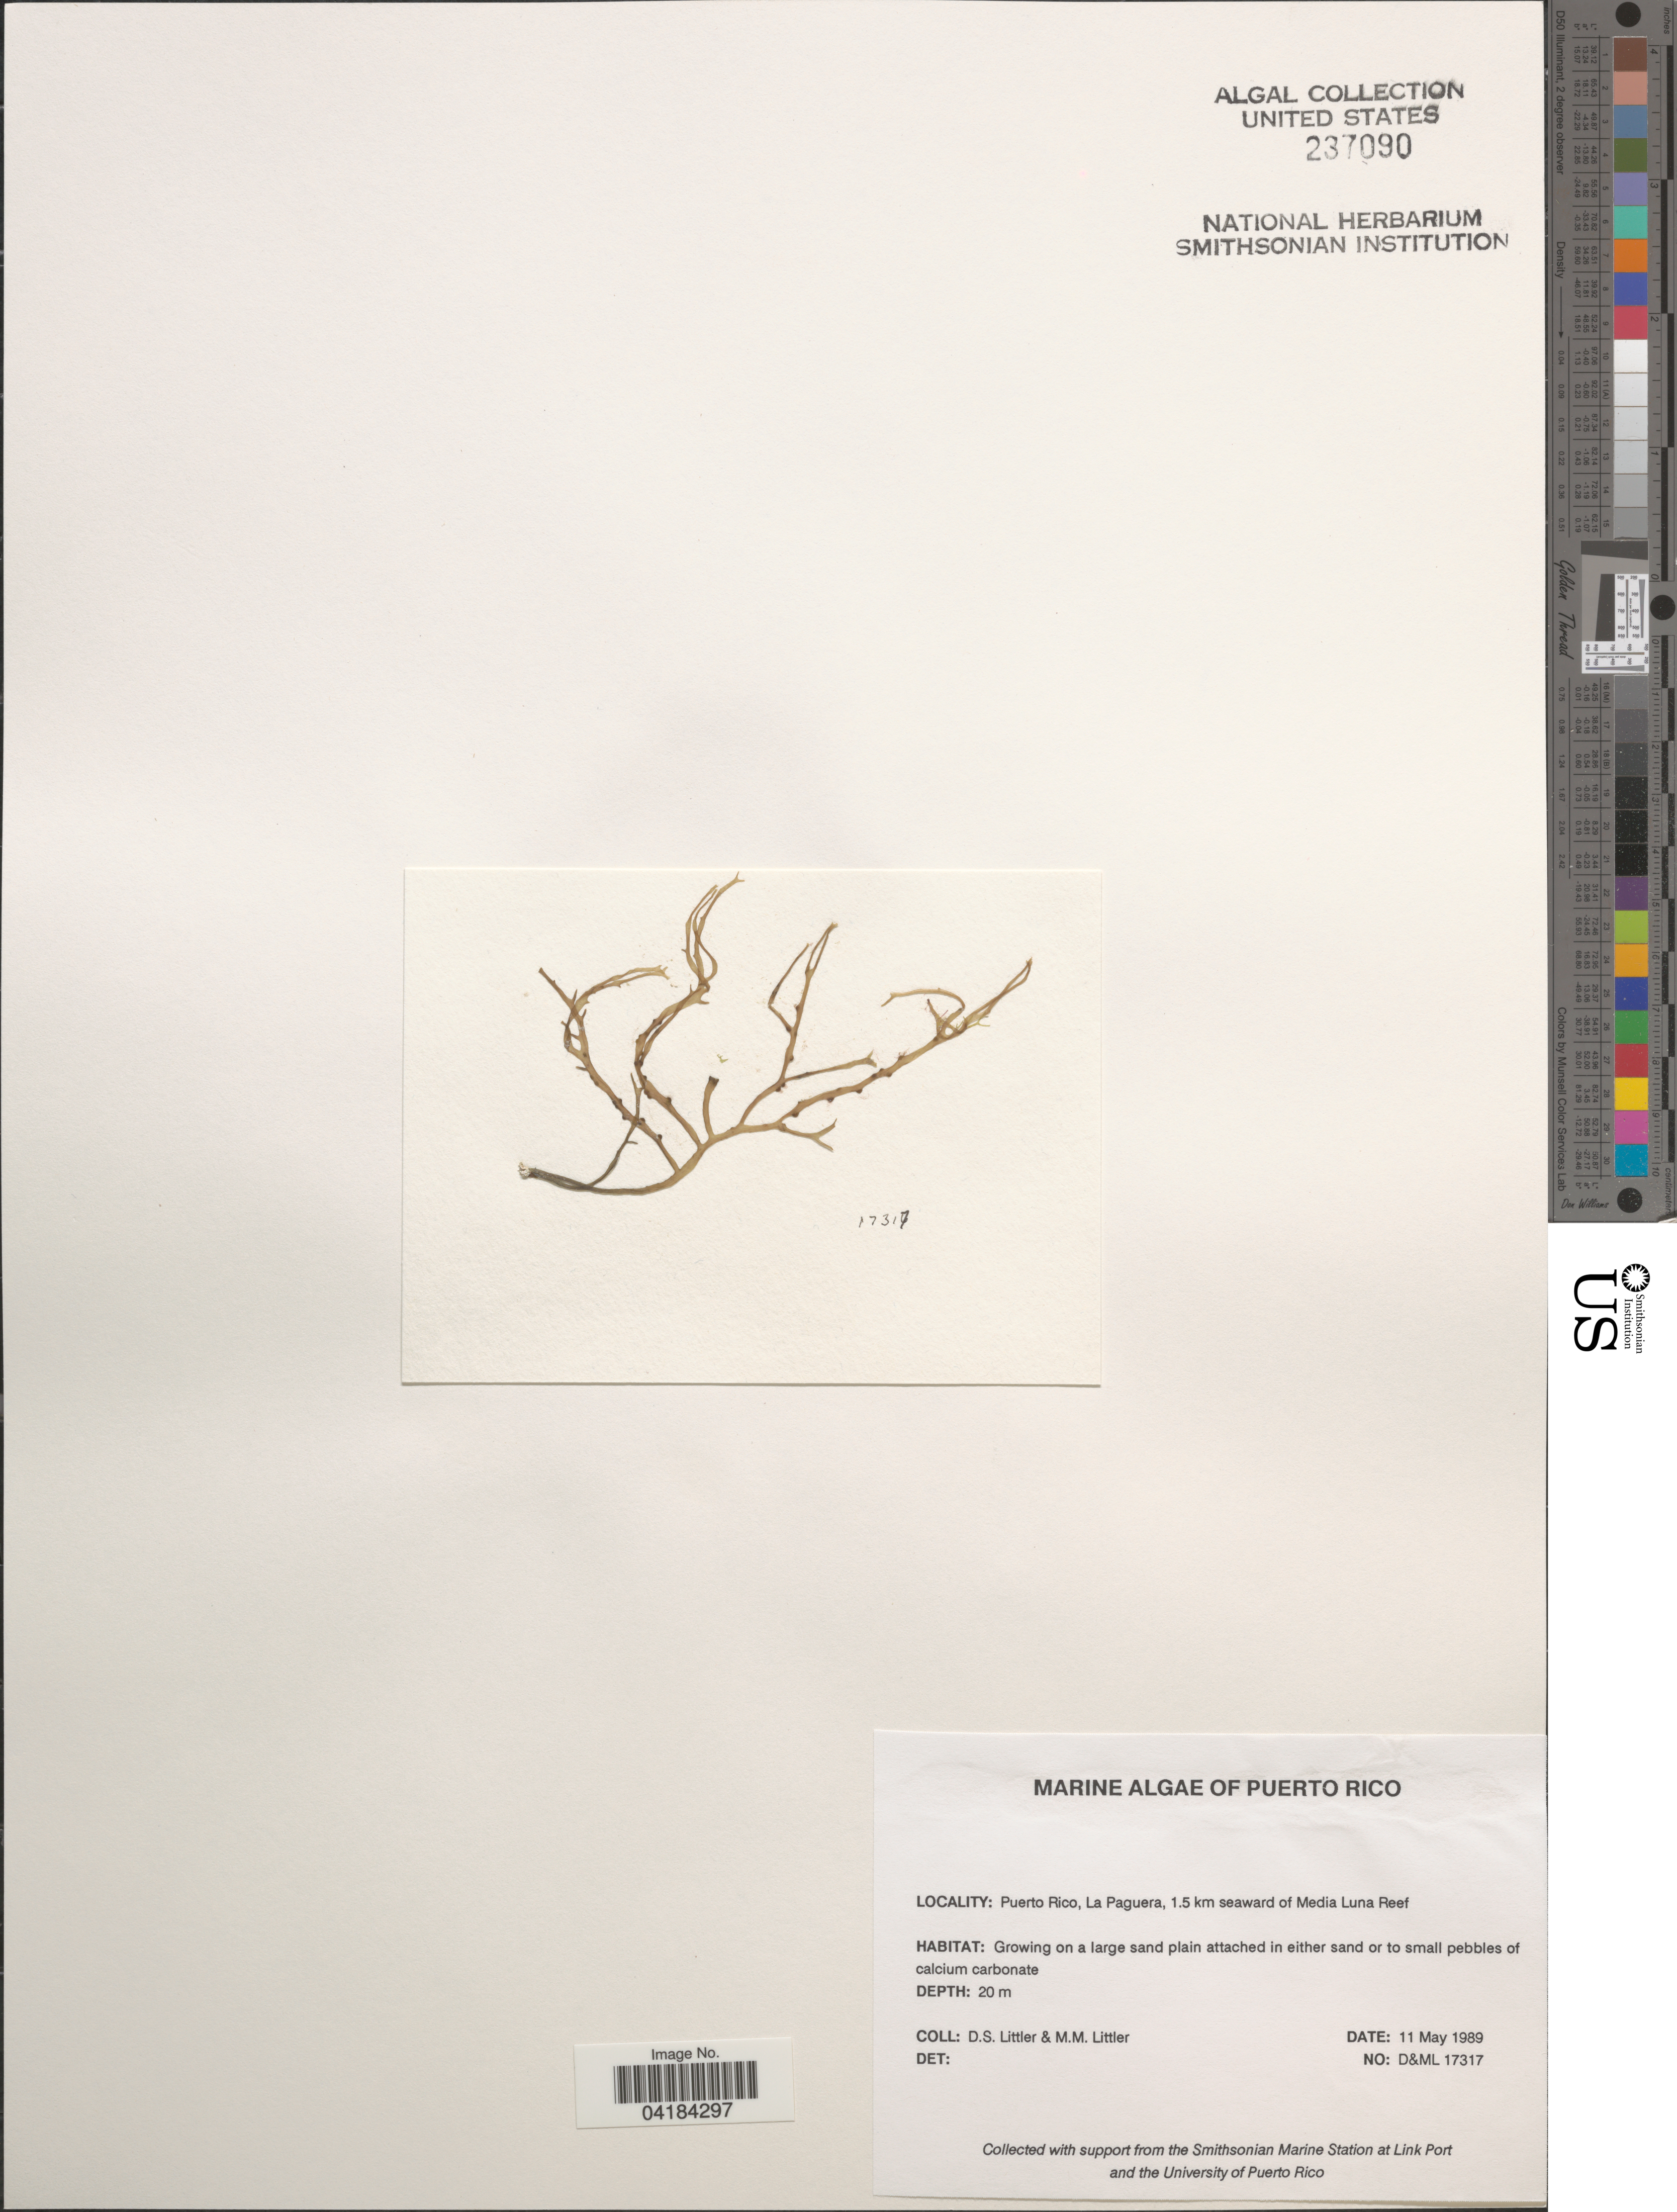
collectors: D. S. Littler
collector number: D&ML17317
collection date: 1989-05-11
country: Puerto Rico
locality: La Paguera, 1.5 km seaward of Media Luna Reef.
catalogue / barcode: US 237090